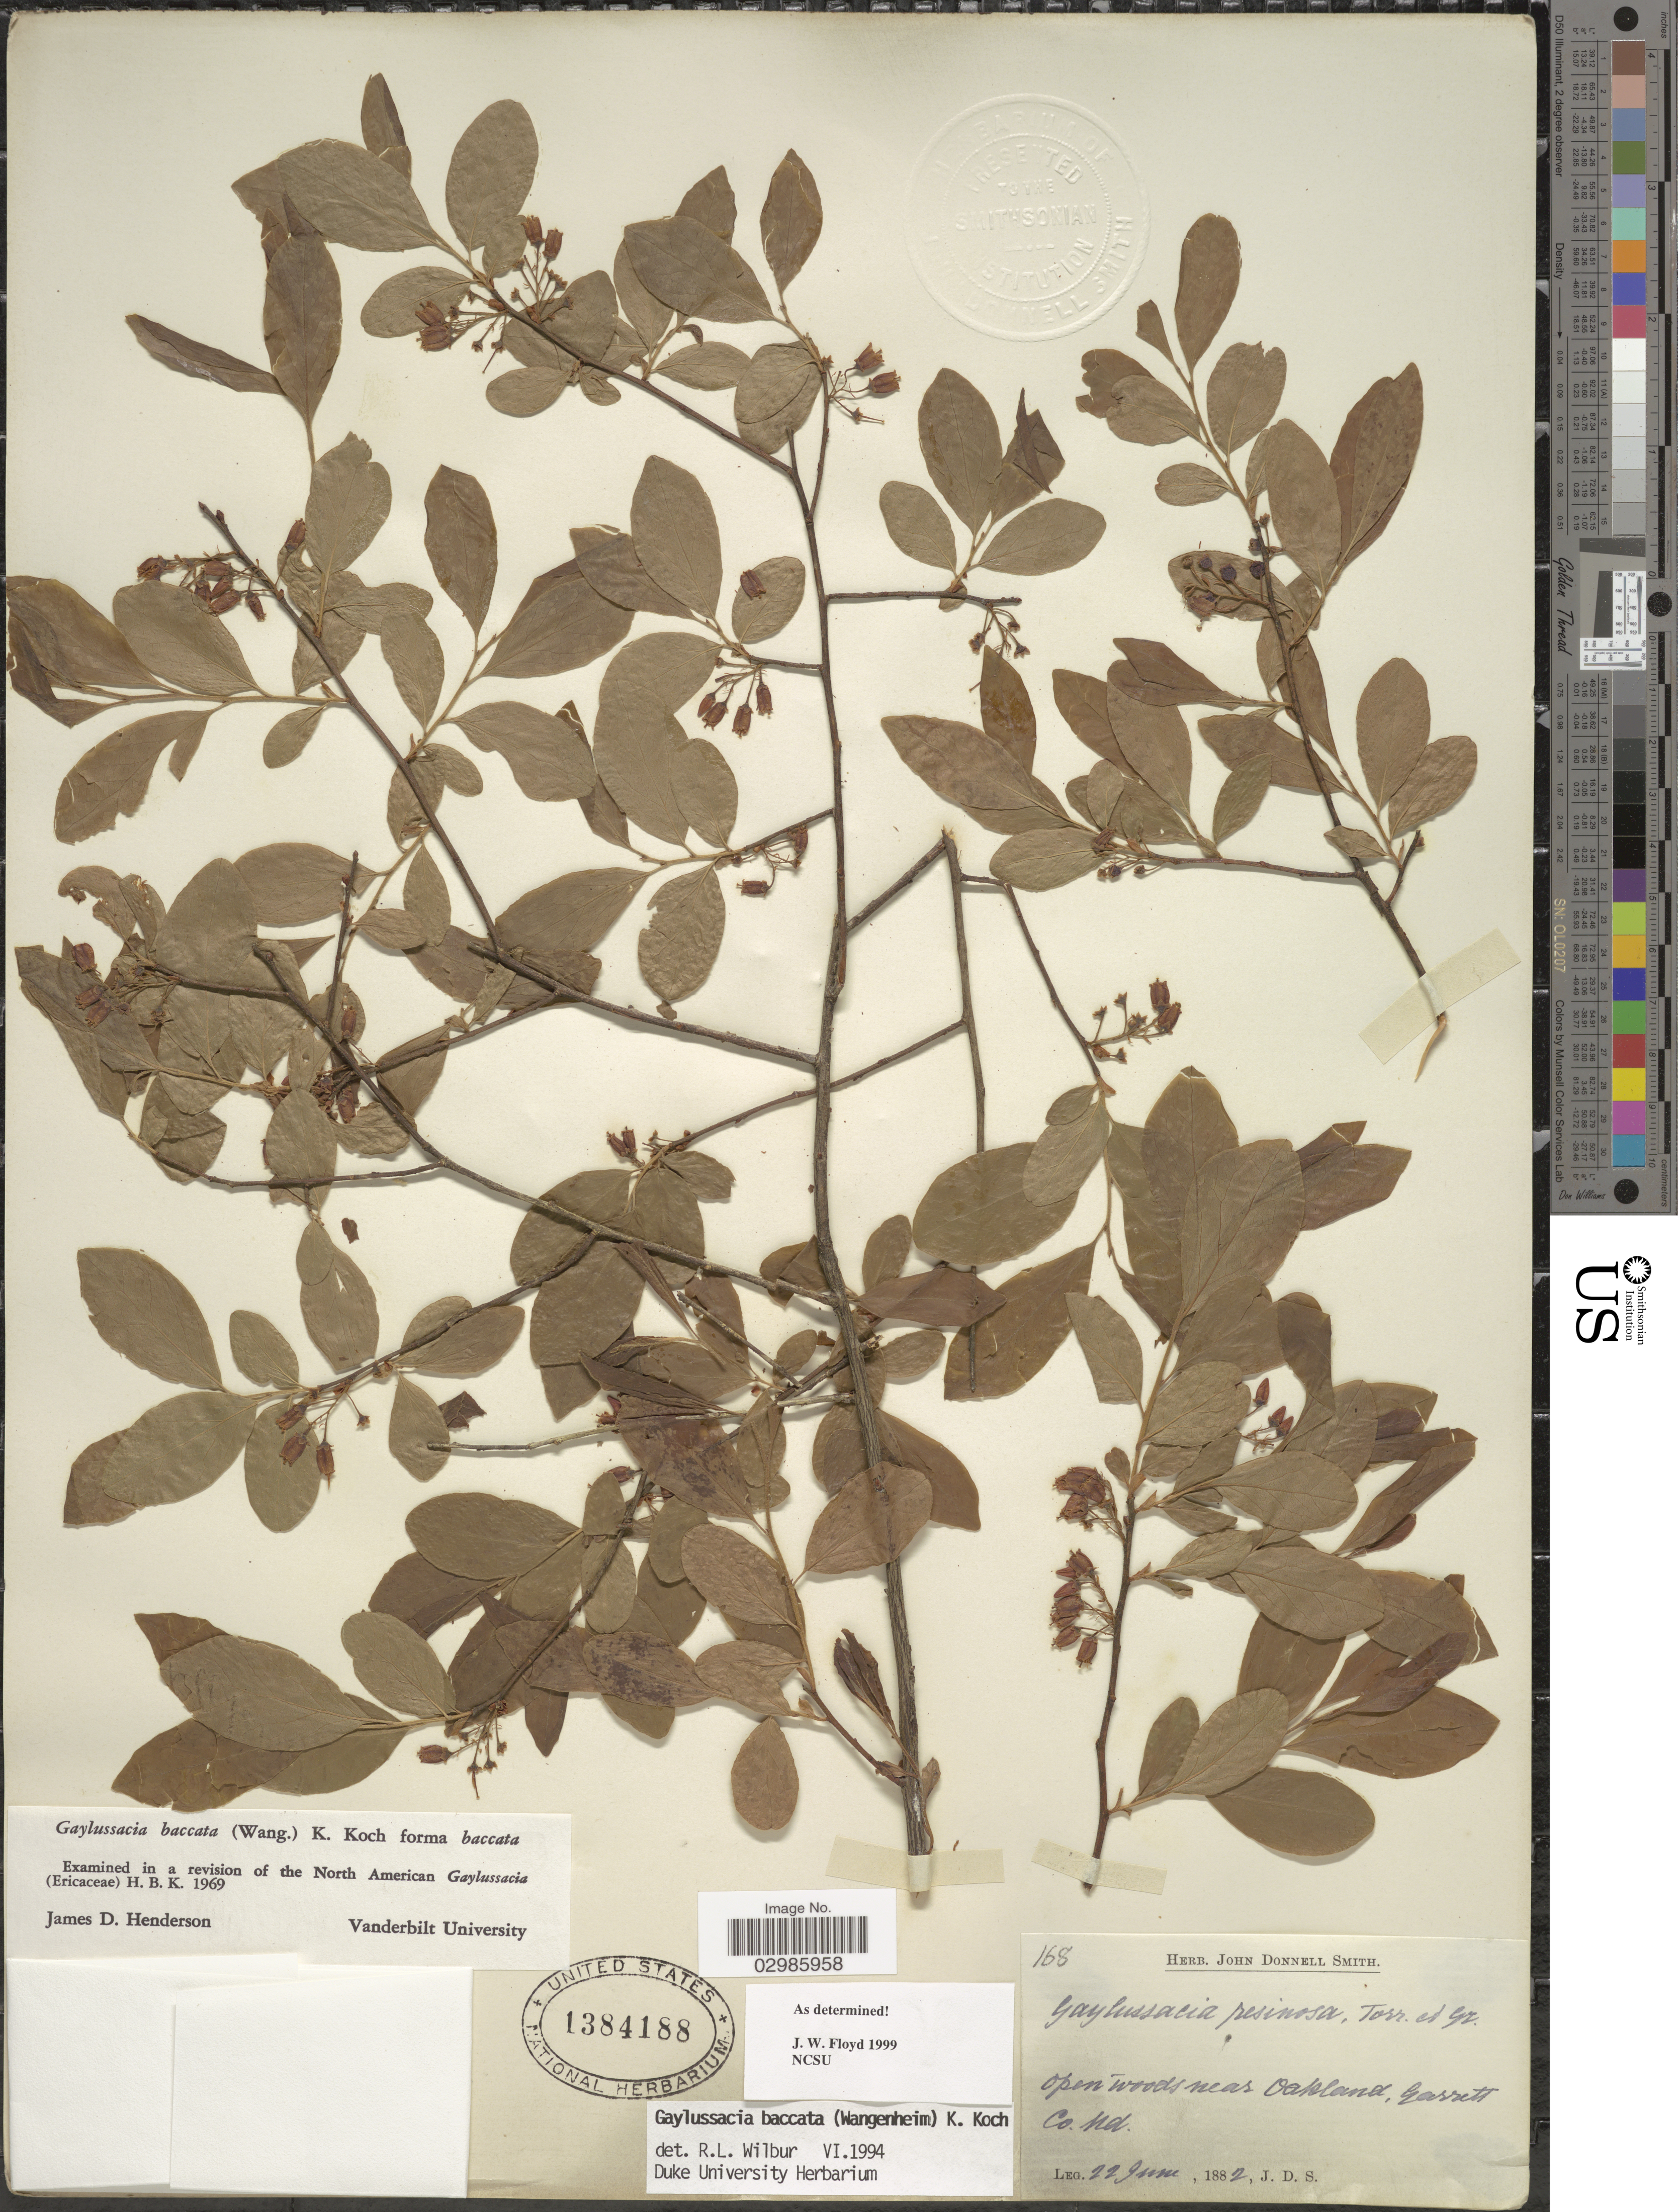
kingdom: Plantae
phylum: Tracheophyta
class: Magnoliopsida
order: Ericales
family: Ericaceae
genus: Gaylussacia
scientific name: Gaylussacia baccata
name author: (Wangenh.) K. Koch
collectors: J. Donnell Smith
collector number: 168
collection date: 1882-06-22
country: United States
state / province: Maryland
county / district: Garrett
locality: Open woods near Oakland, Garrett Co.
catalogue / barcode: US 1384188